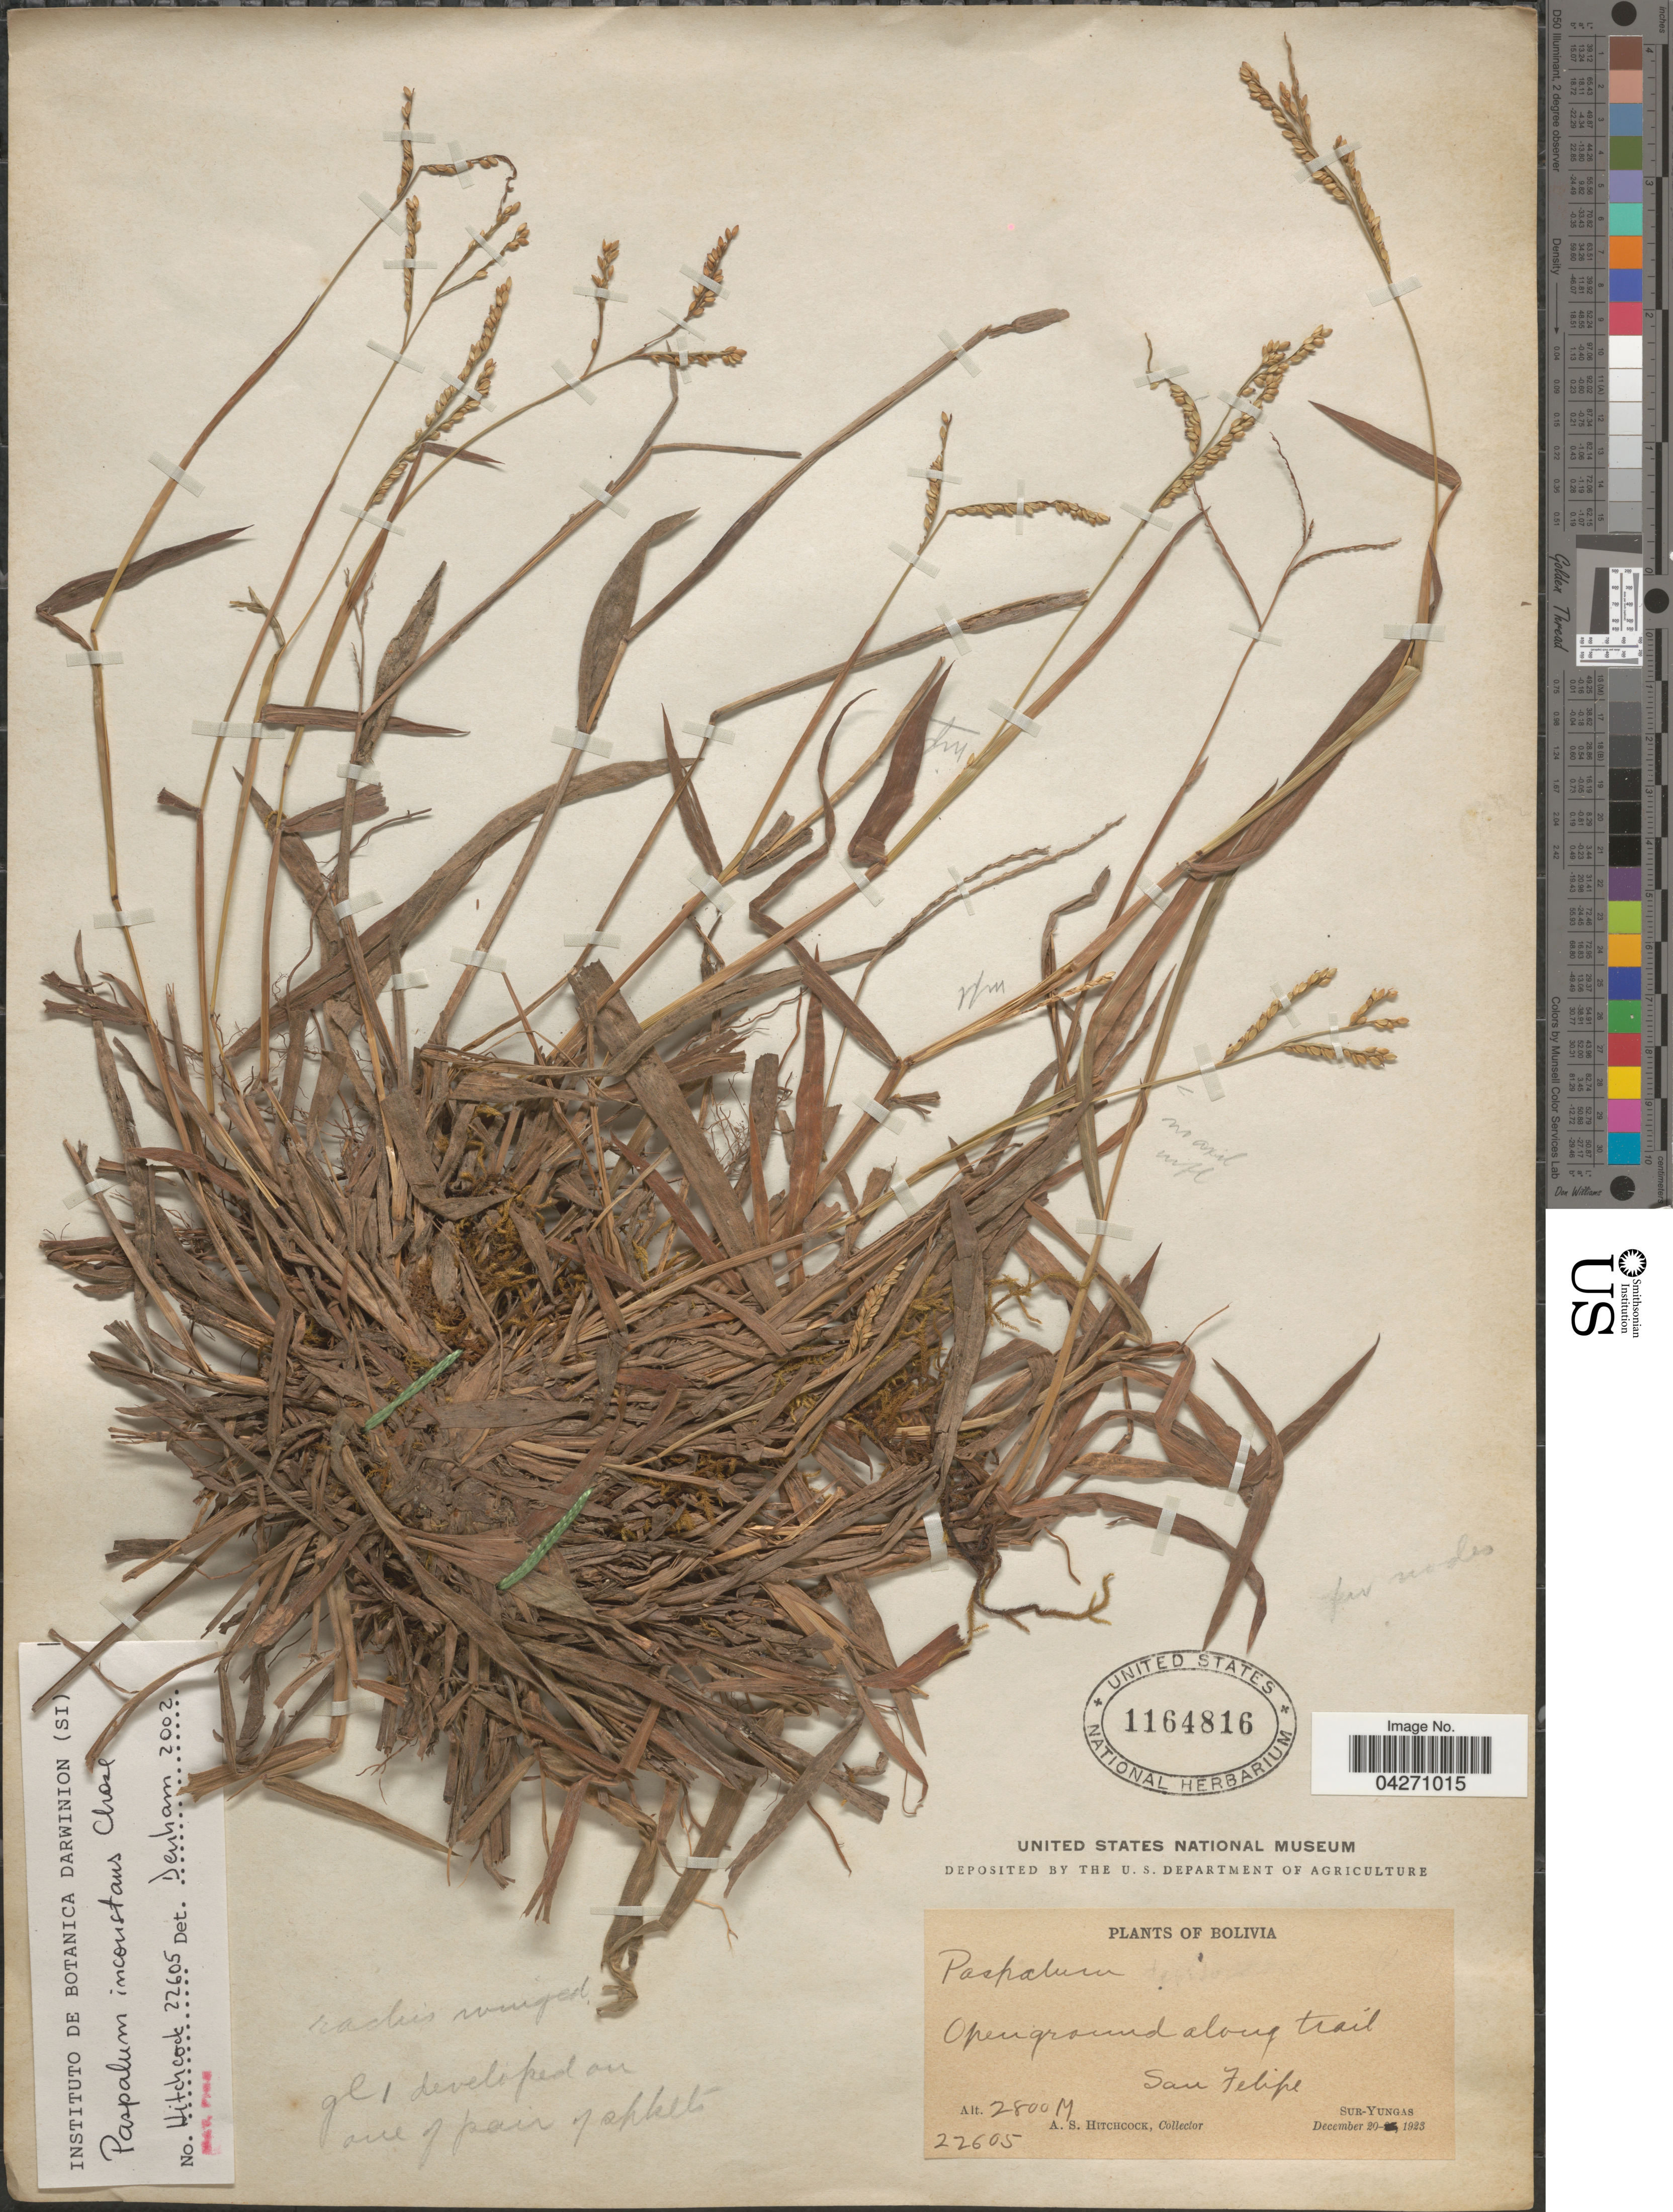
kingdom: Plantae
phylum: Tracheophyta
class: Liliopsida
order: Poales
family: Poaceae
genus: Paspalum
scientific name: Paspalum inconstans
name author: Chase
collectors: A. S. Hitchcock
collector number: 22605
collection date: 1923-12-20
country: Bolivia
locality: Open ground along trail. San Felipe. Sur-Yungas.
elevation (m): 2800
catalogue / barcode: US 1164816